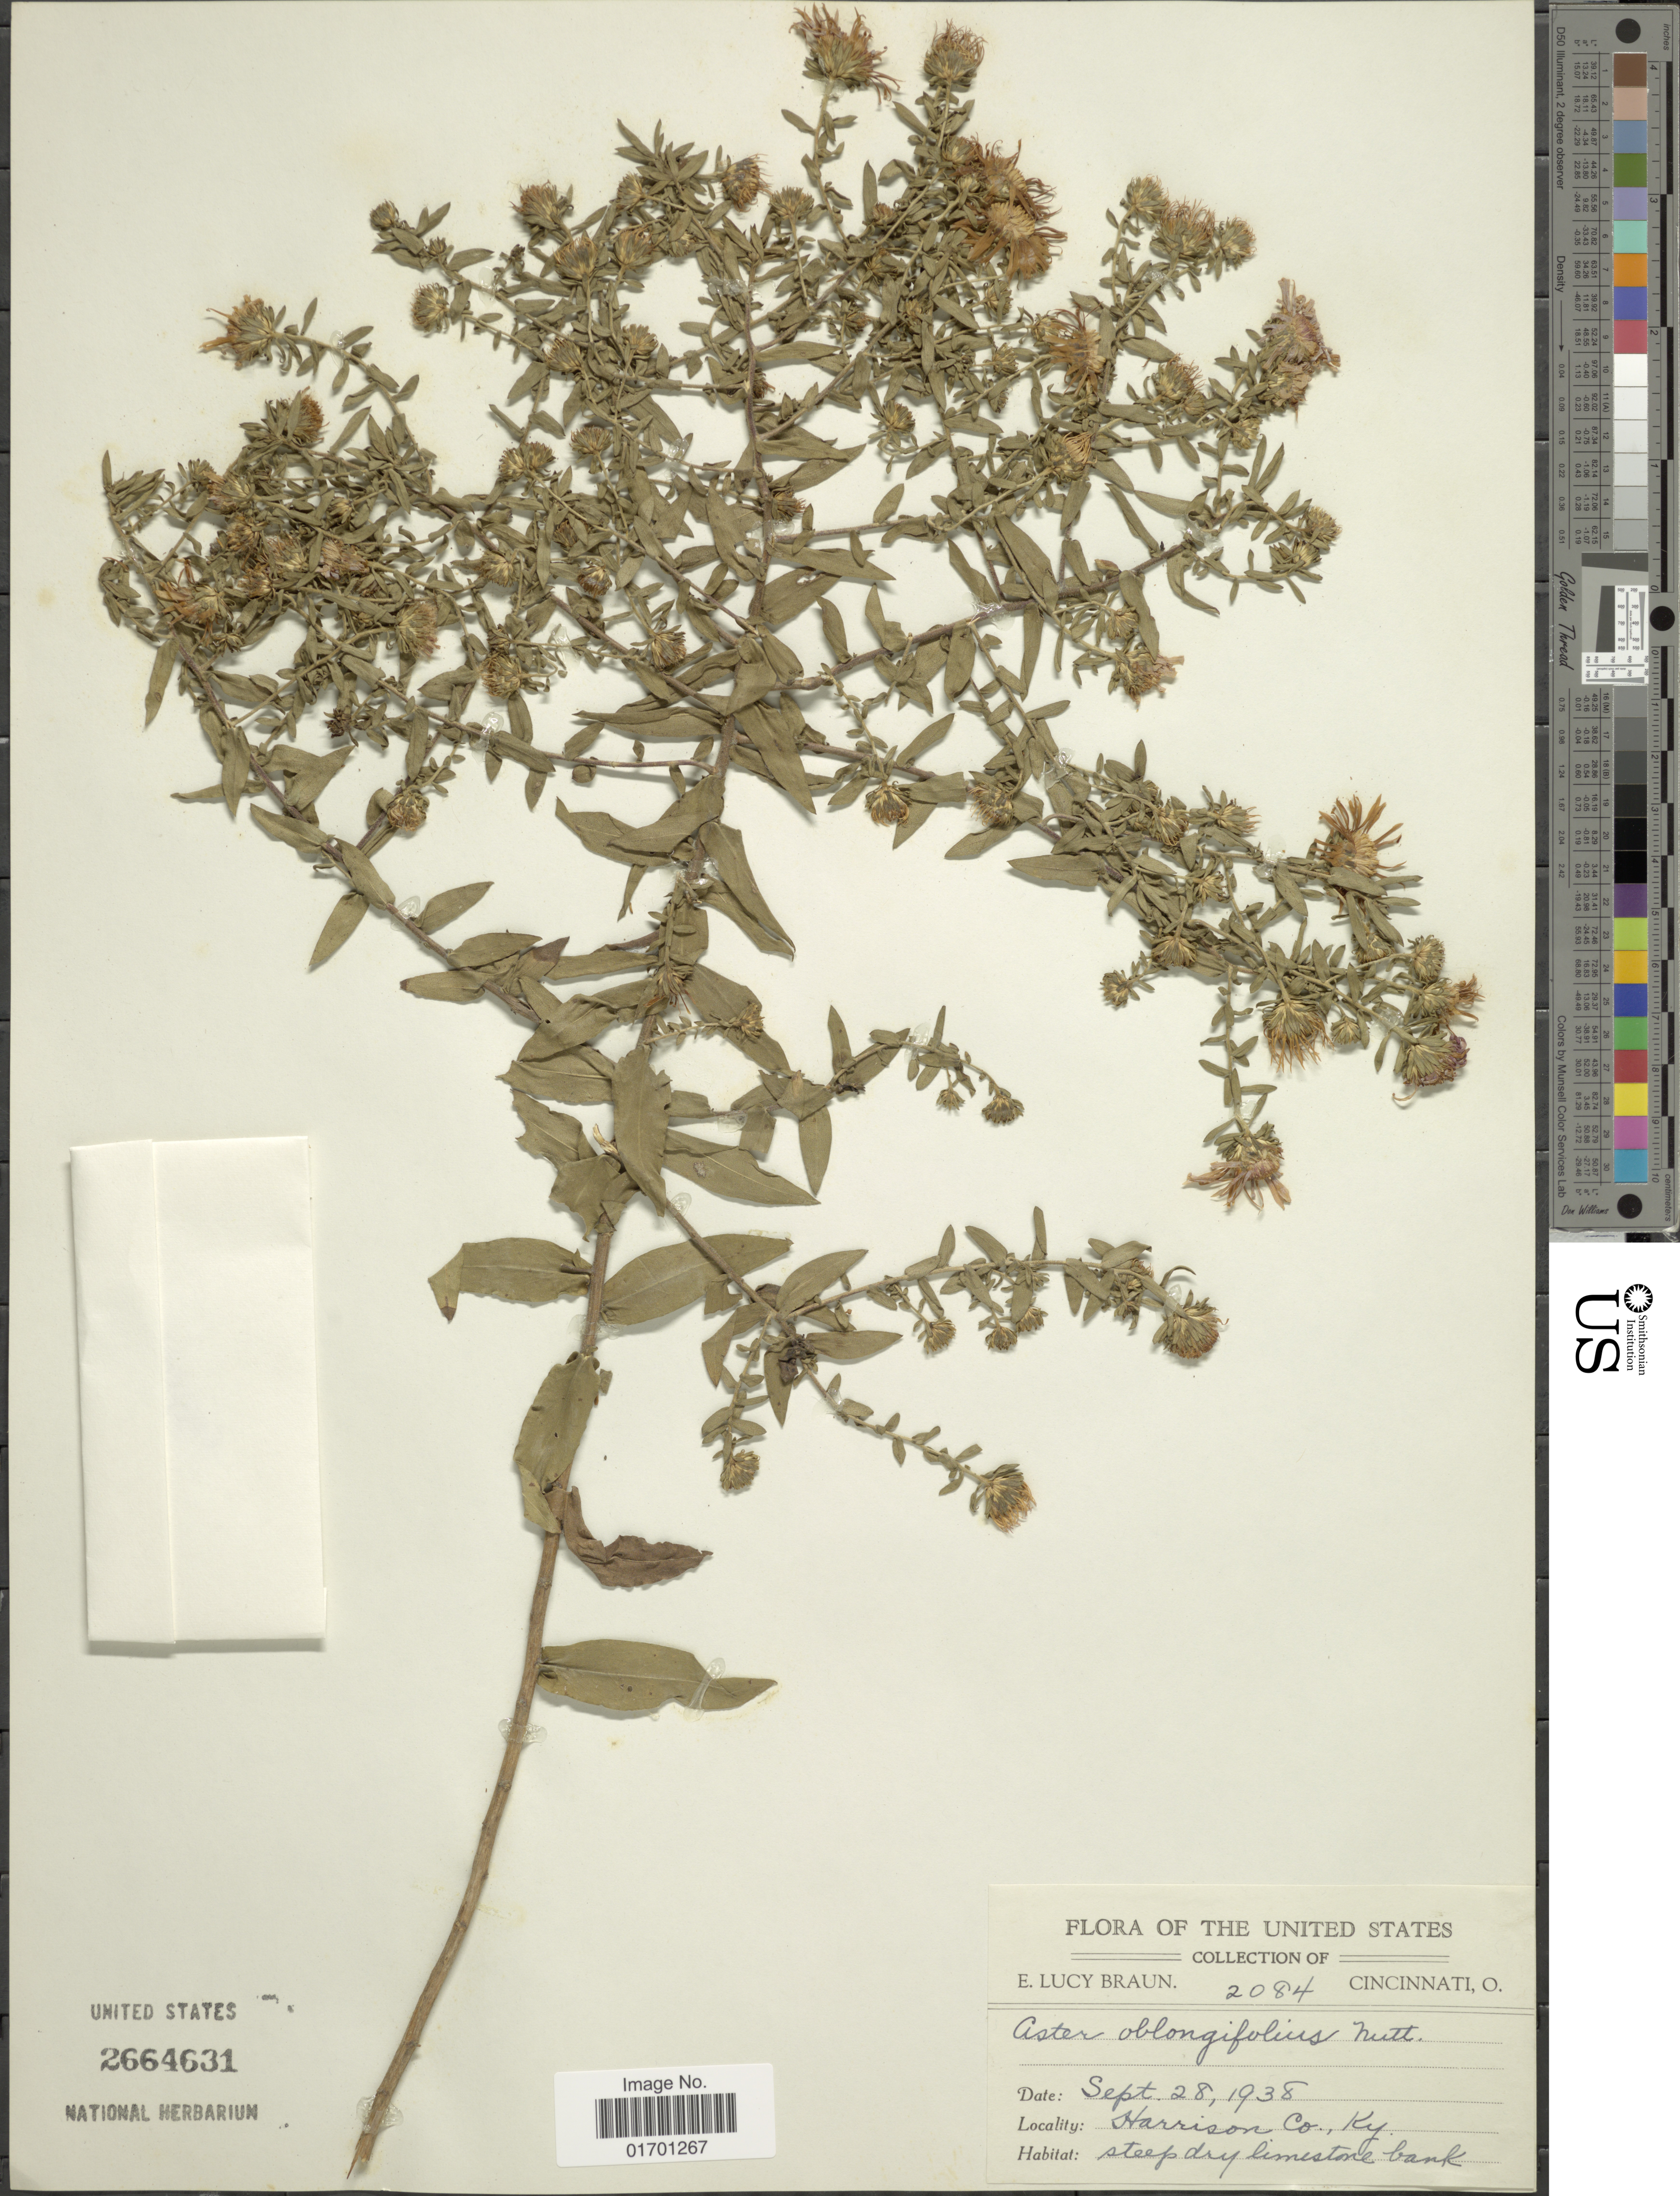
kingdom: Plantae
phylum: Tracheophyta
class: Magnoliopsida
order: Asterales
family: Asteraceae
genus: Symphyotrichum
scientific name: Symphyotrichum oblongifolium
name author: (Nutt.) G.L. Nesom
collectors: E. L. Braun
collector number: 2084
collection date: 1938-09-28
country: United States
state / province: Kentucky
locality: Harrison Co.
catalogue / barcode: US 2664631